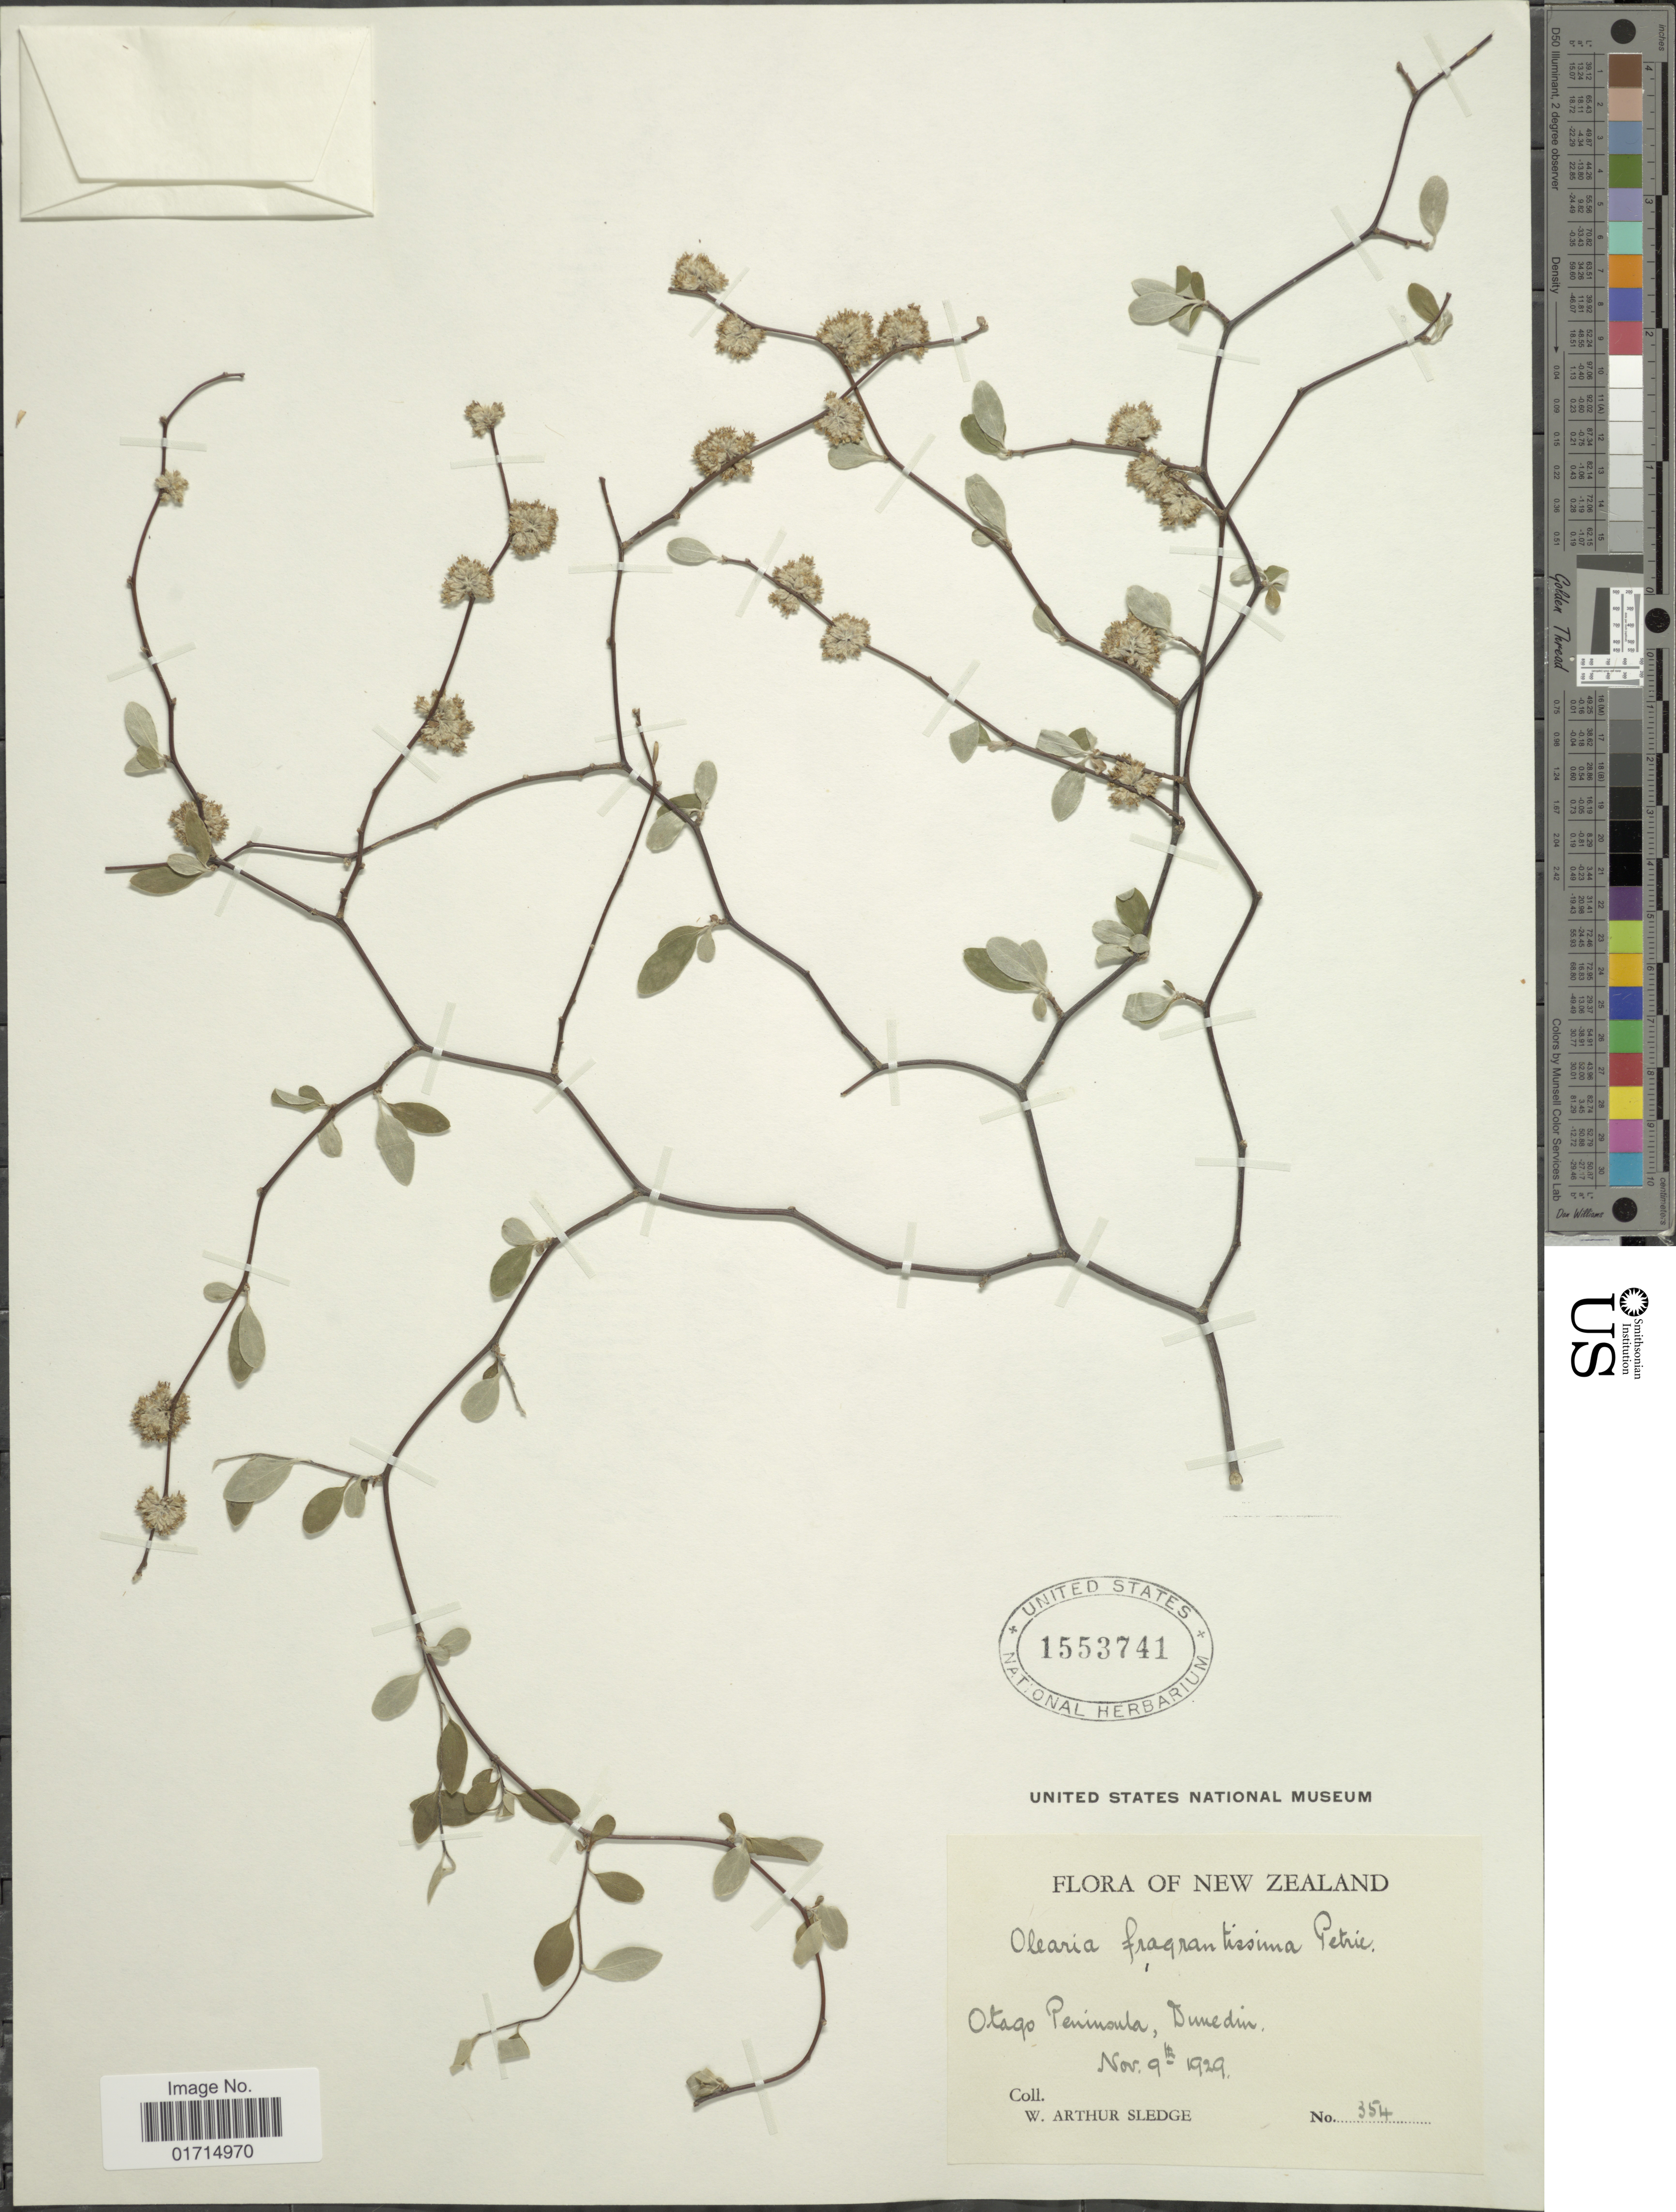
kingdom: Plantae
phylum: Tracheophyta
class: Magnoliopsida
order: Asterales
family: Asteraceae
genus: Olearia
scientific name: Olearia fragrantissima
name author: Petrie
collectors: W. A. Sledge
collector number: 354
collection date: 1929-11-09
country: New Zealand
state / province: Otago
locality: Otago Peninsula, Dunedin, New Zealand.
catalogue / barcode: US 1553741